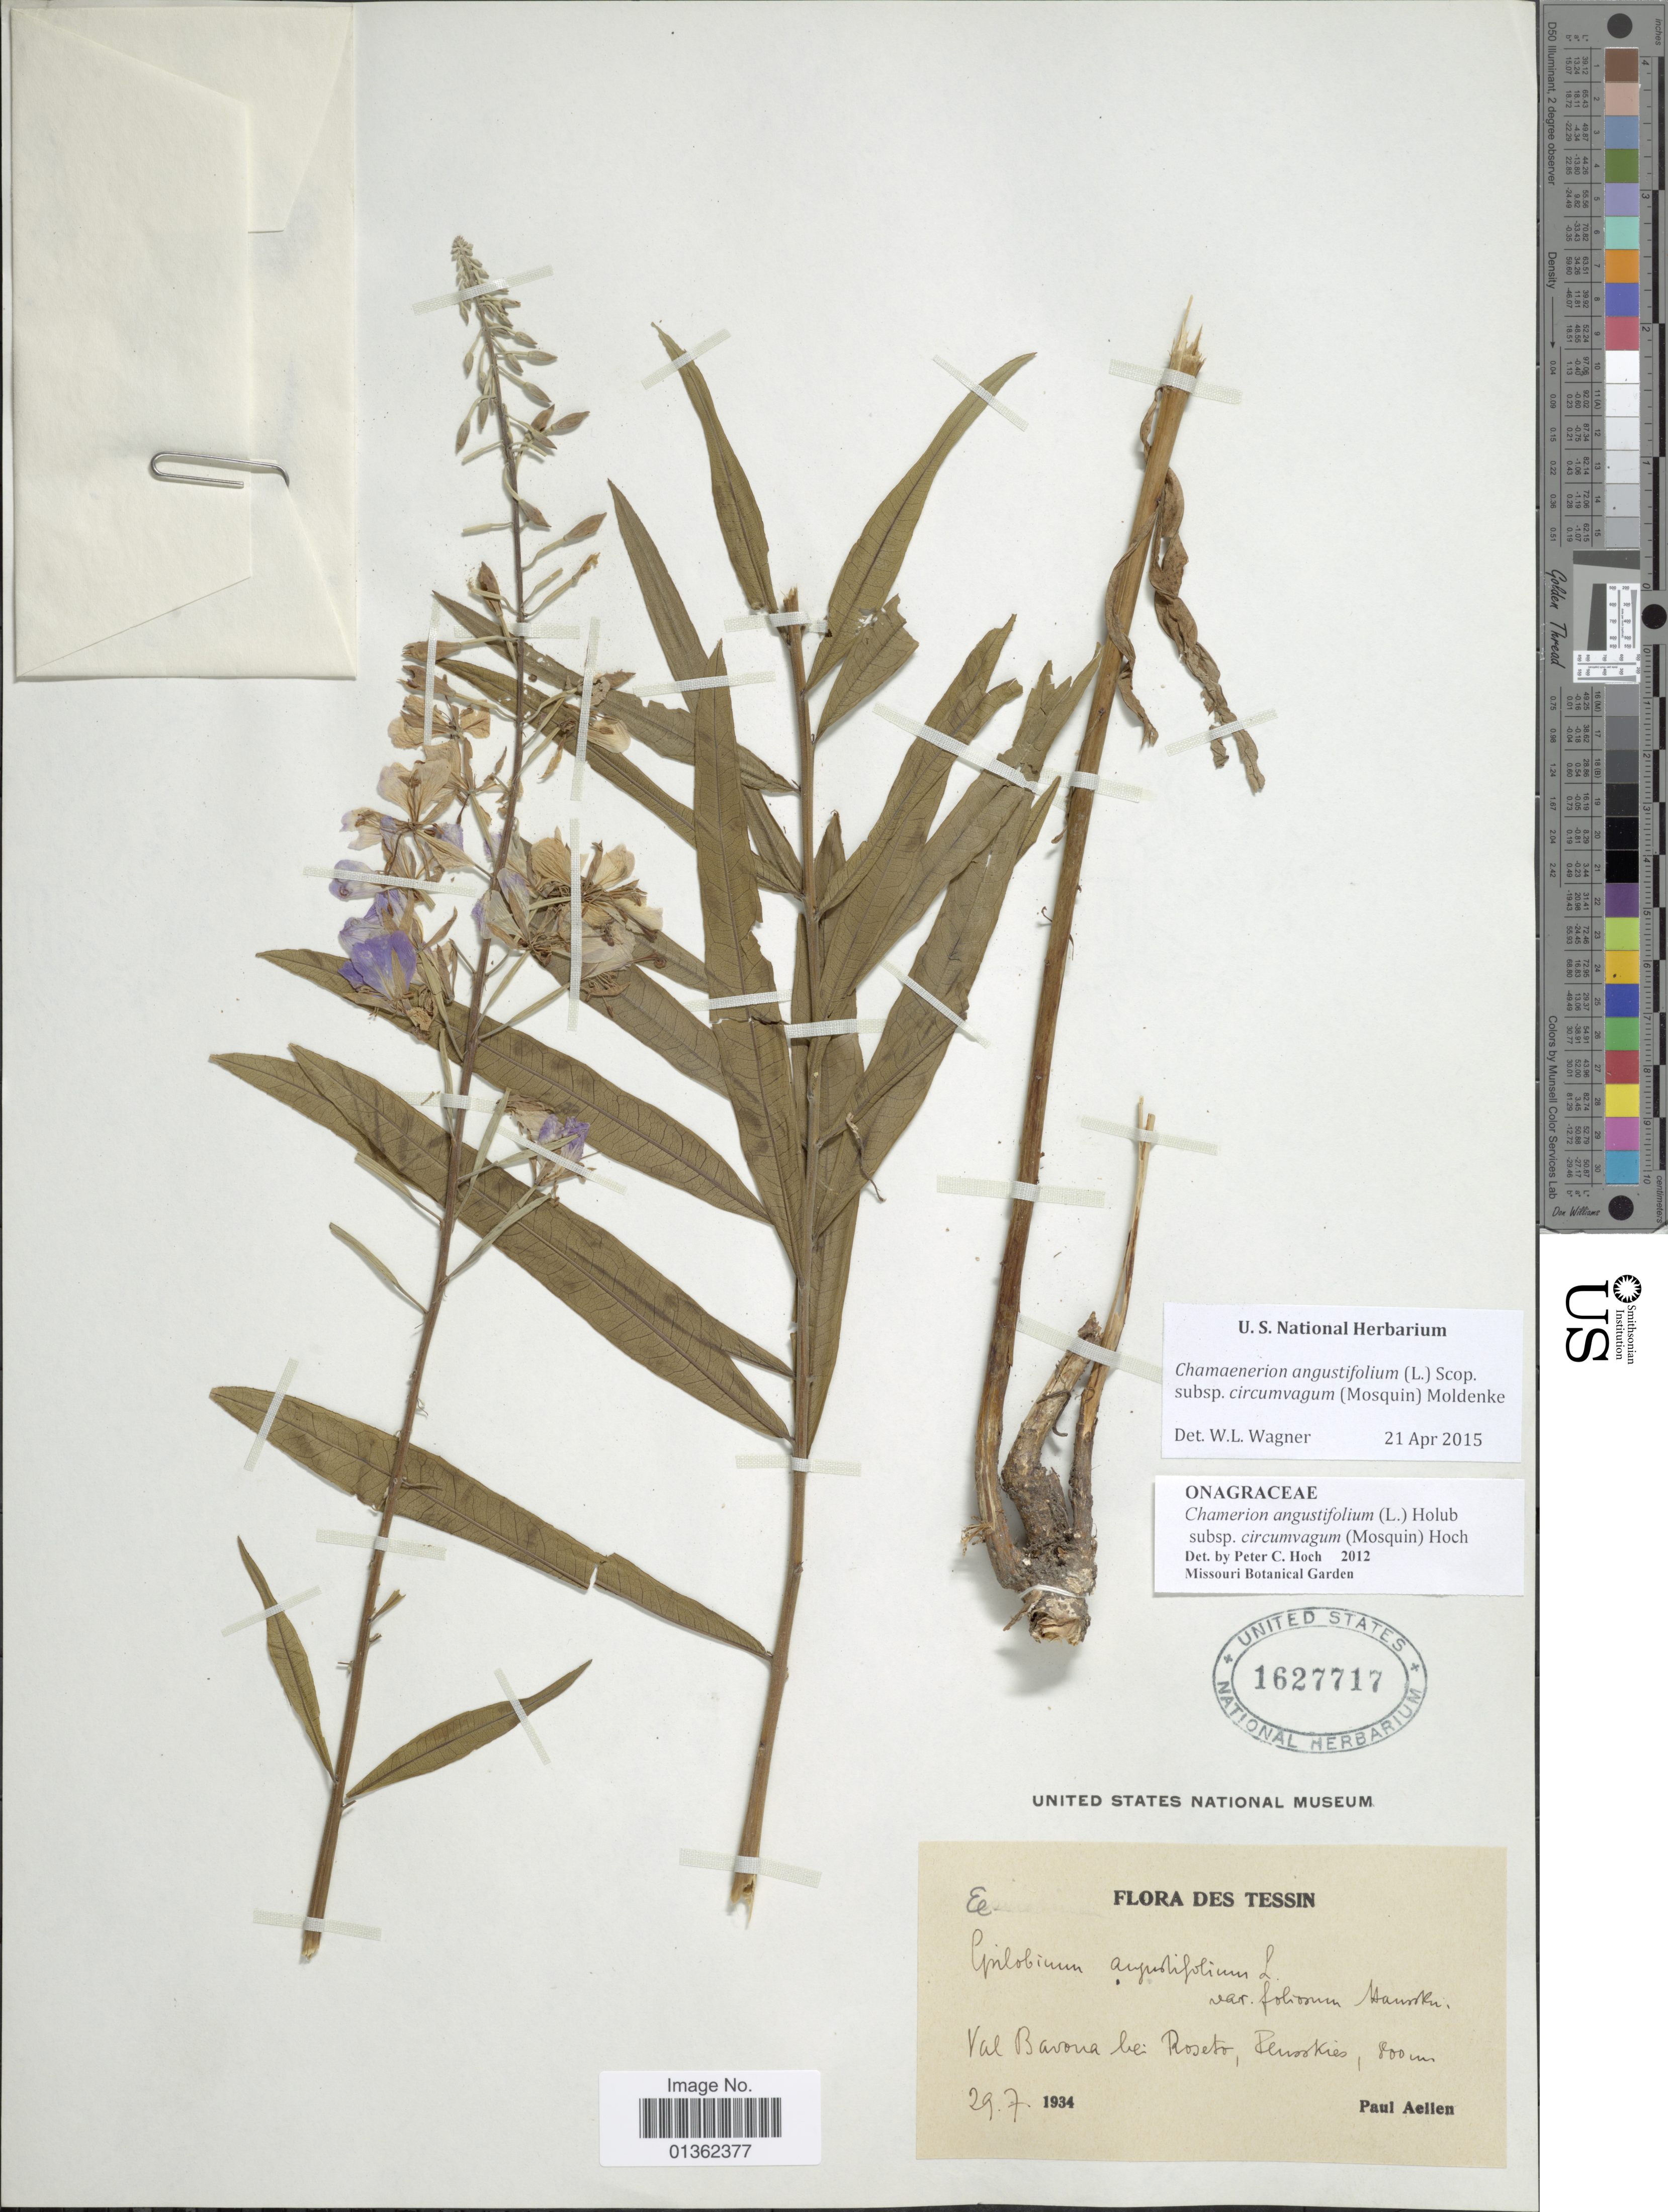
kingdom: Plantae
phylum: Tracheophyta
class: Magnoliopsida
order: Myrtales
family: Onagraceae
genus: Chamaenerion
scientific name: Chamaenerion angustifolium subsp. circumvagum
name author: (Mosquin) Moldenke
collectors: P. Aellen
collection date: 1934-07-29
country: Switzerland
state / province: Ticino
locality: Tessin. Val Bavona bei Roseto, Rensskies.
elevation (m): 800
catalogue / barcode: US 1627717